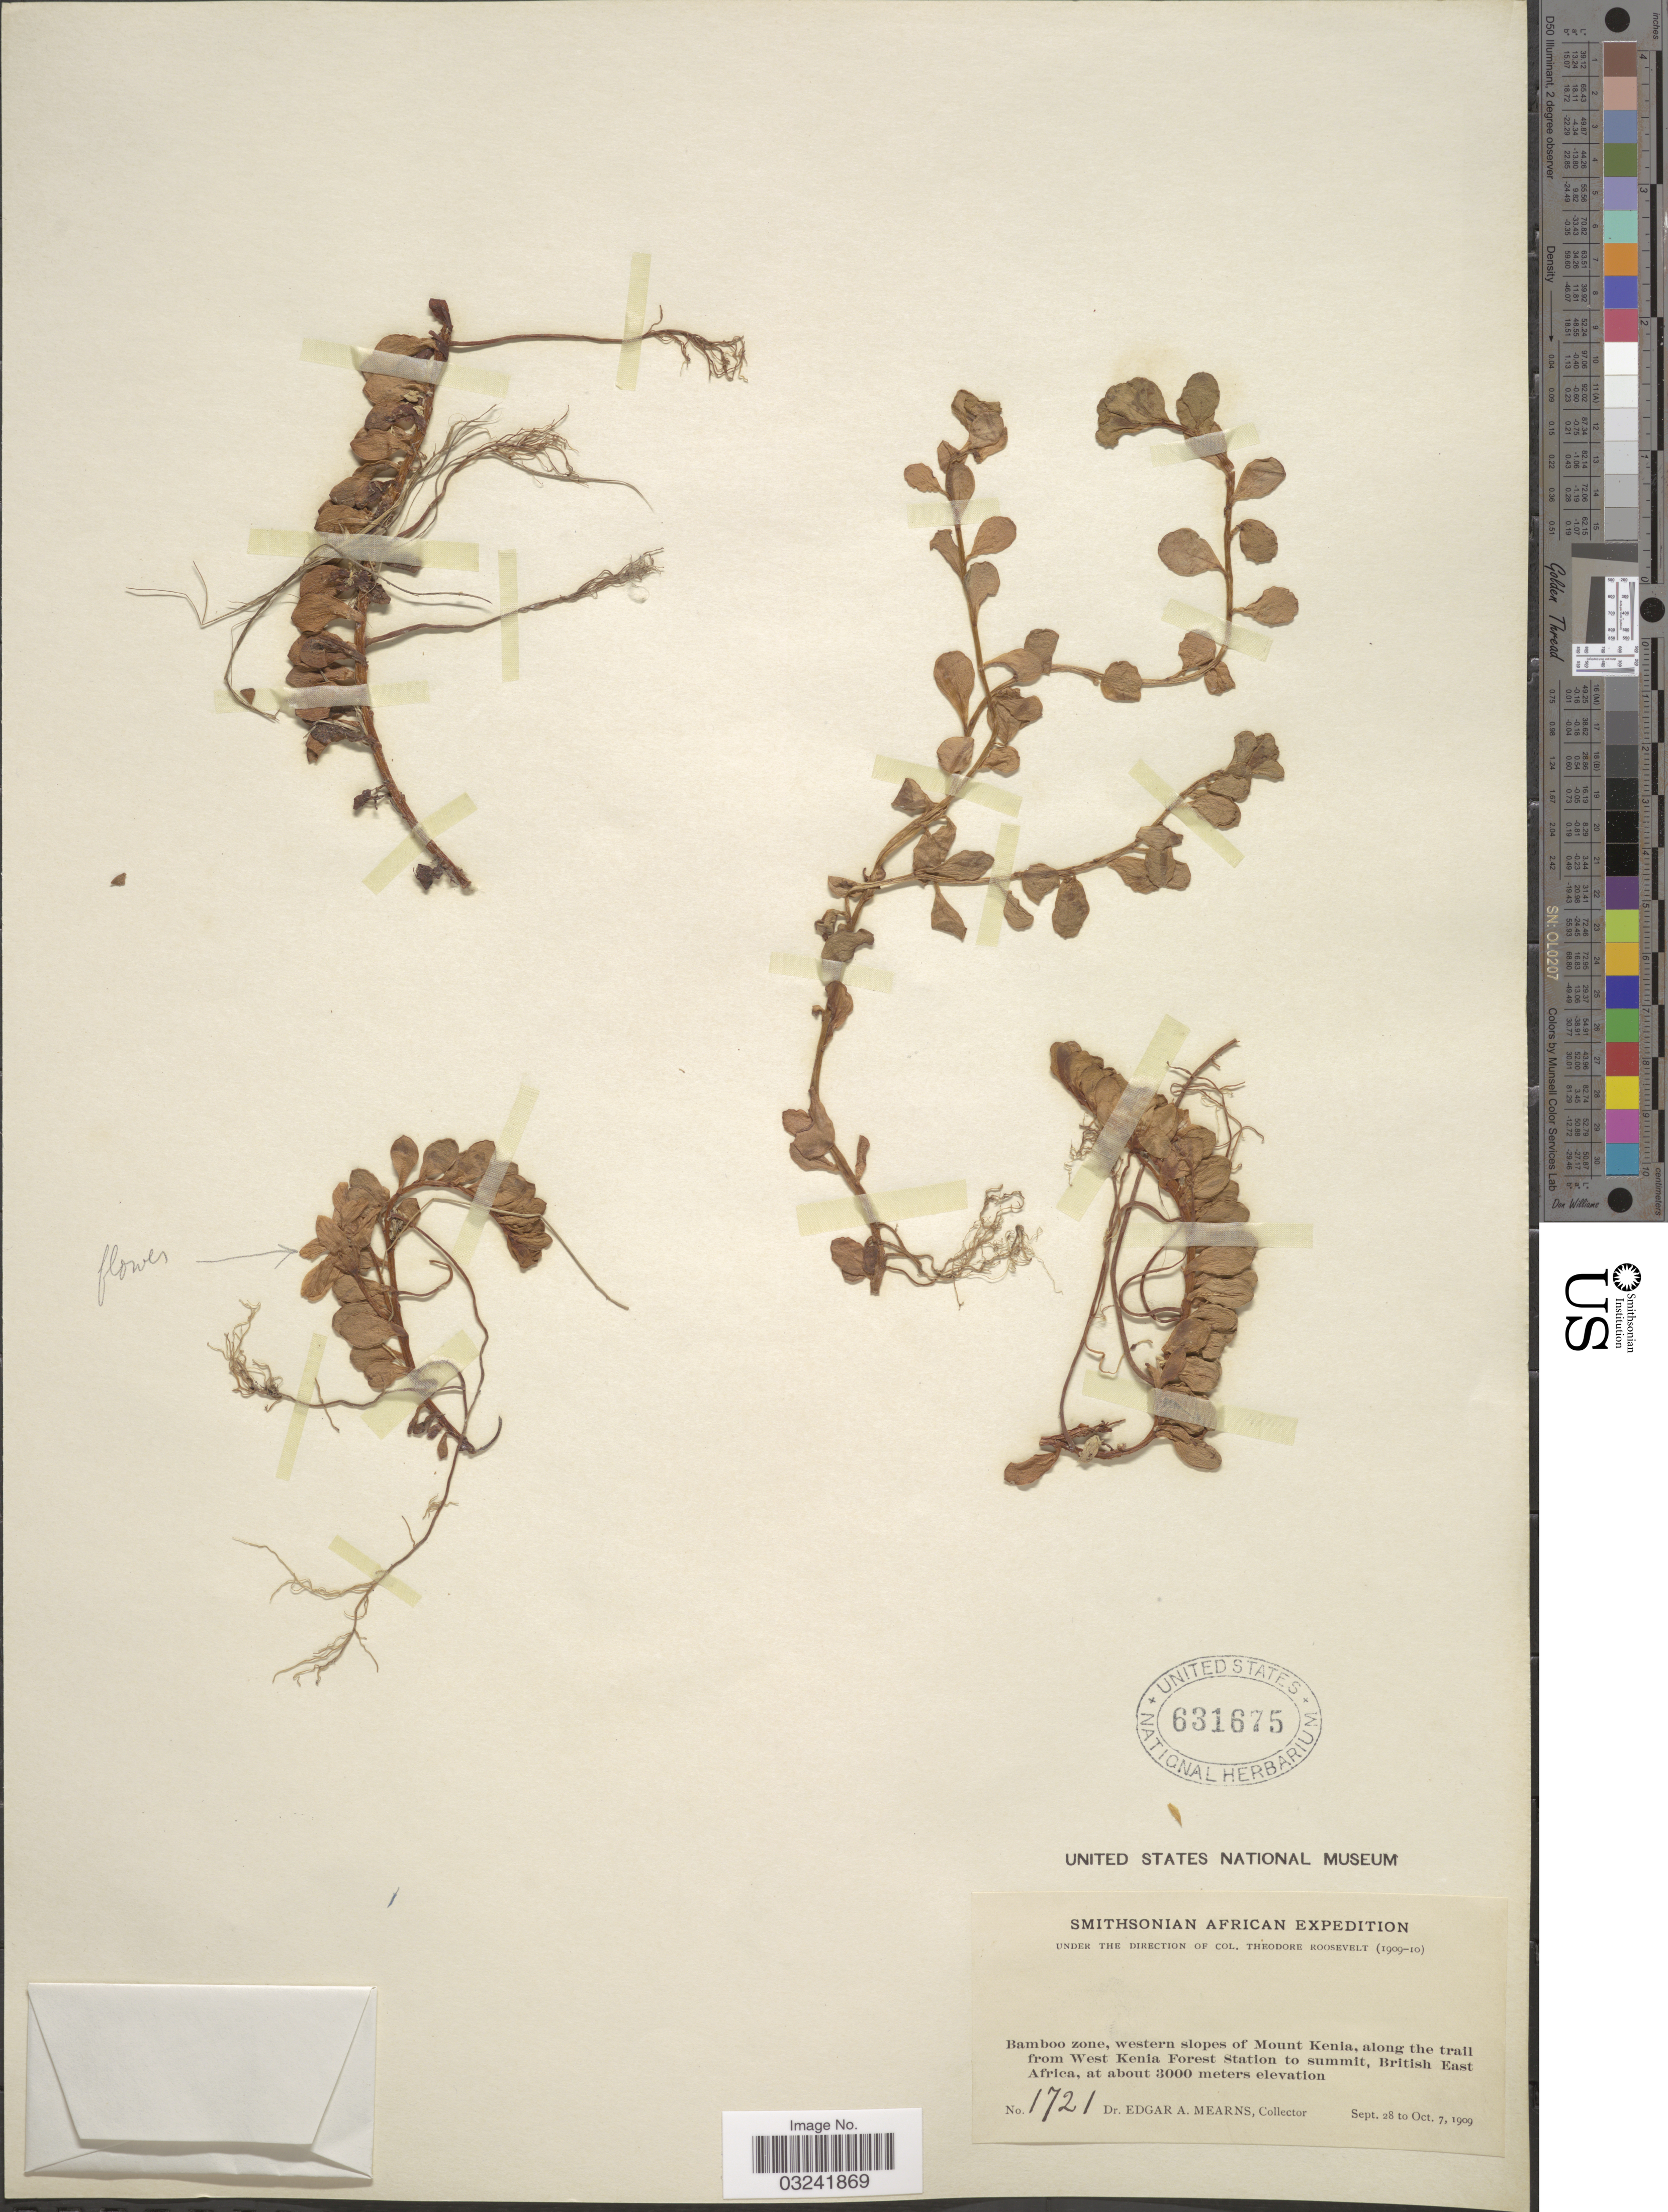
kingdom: Plantae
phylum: Tracheophyta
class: Magnoliopsida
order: Gentianales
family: Gentianaceae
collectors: E. A. Mearns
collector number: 1721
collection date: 1909-09-28/1909-10-07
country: Kenya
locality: Bamboo zone, western slopes of Mount Kenia, along the trail from West Kenia Forest Station to summit, British East Africa.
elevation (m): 3000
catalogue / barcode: US 631675